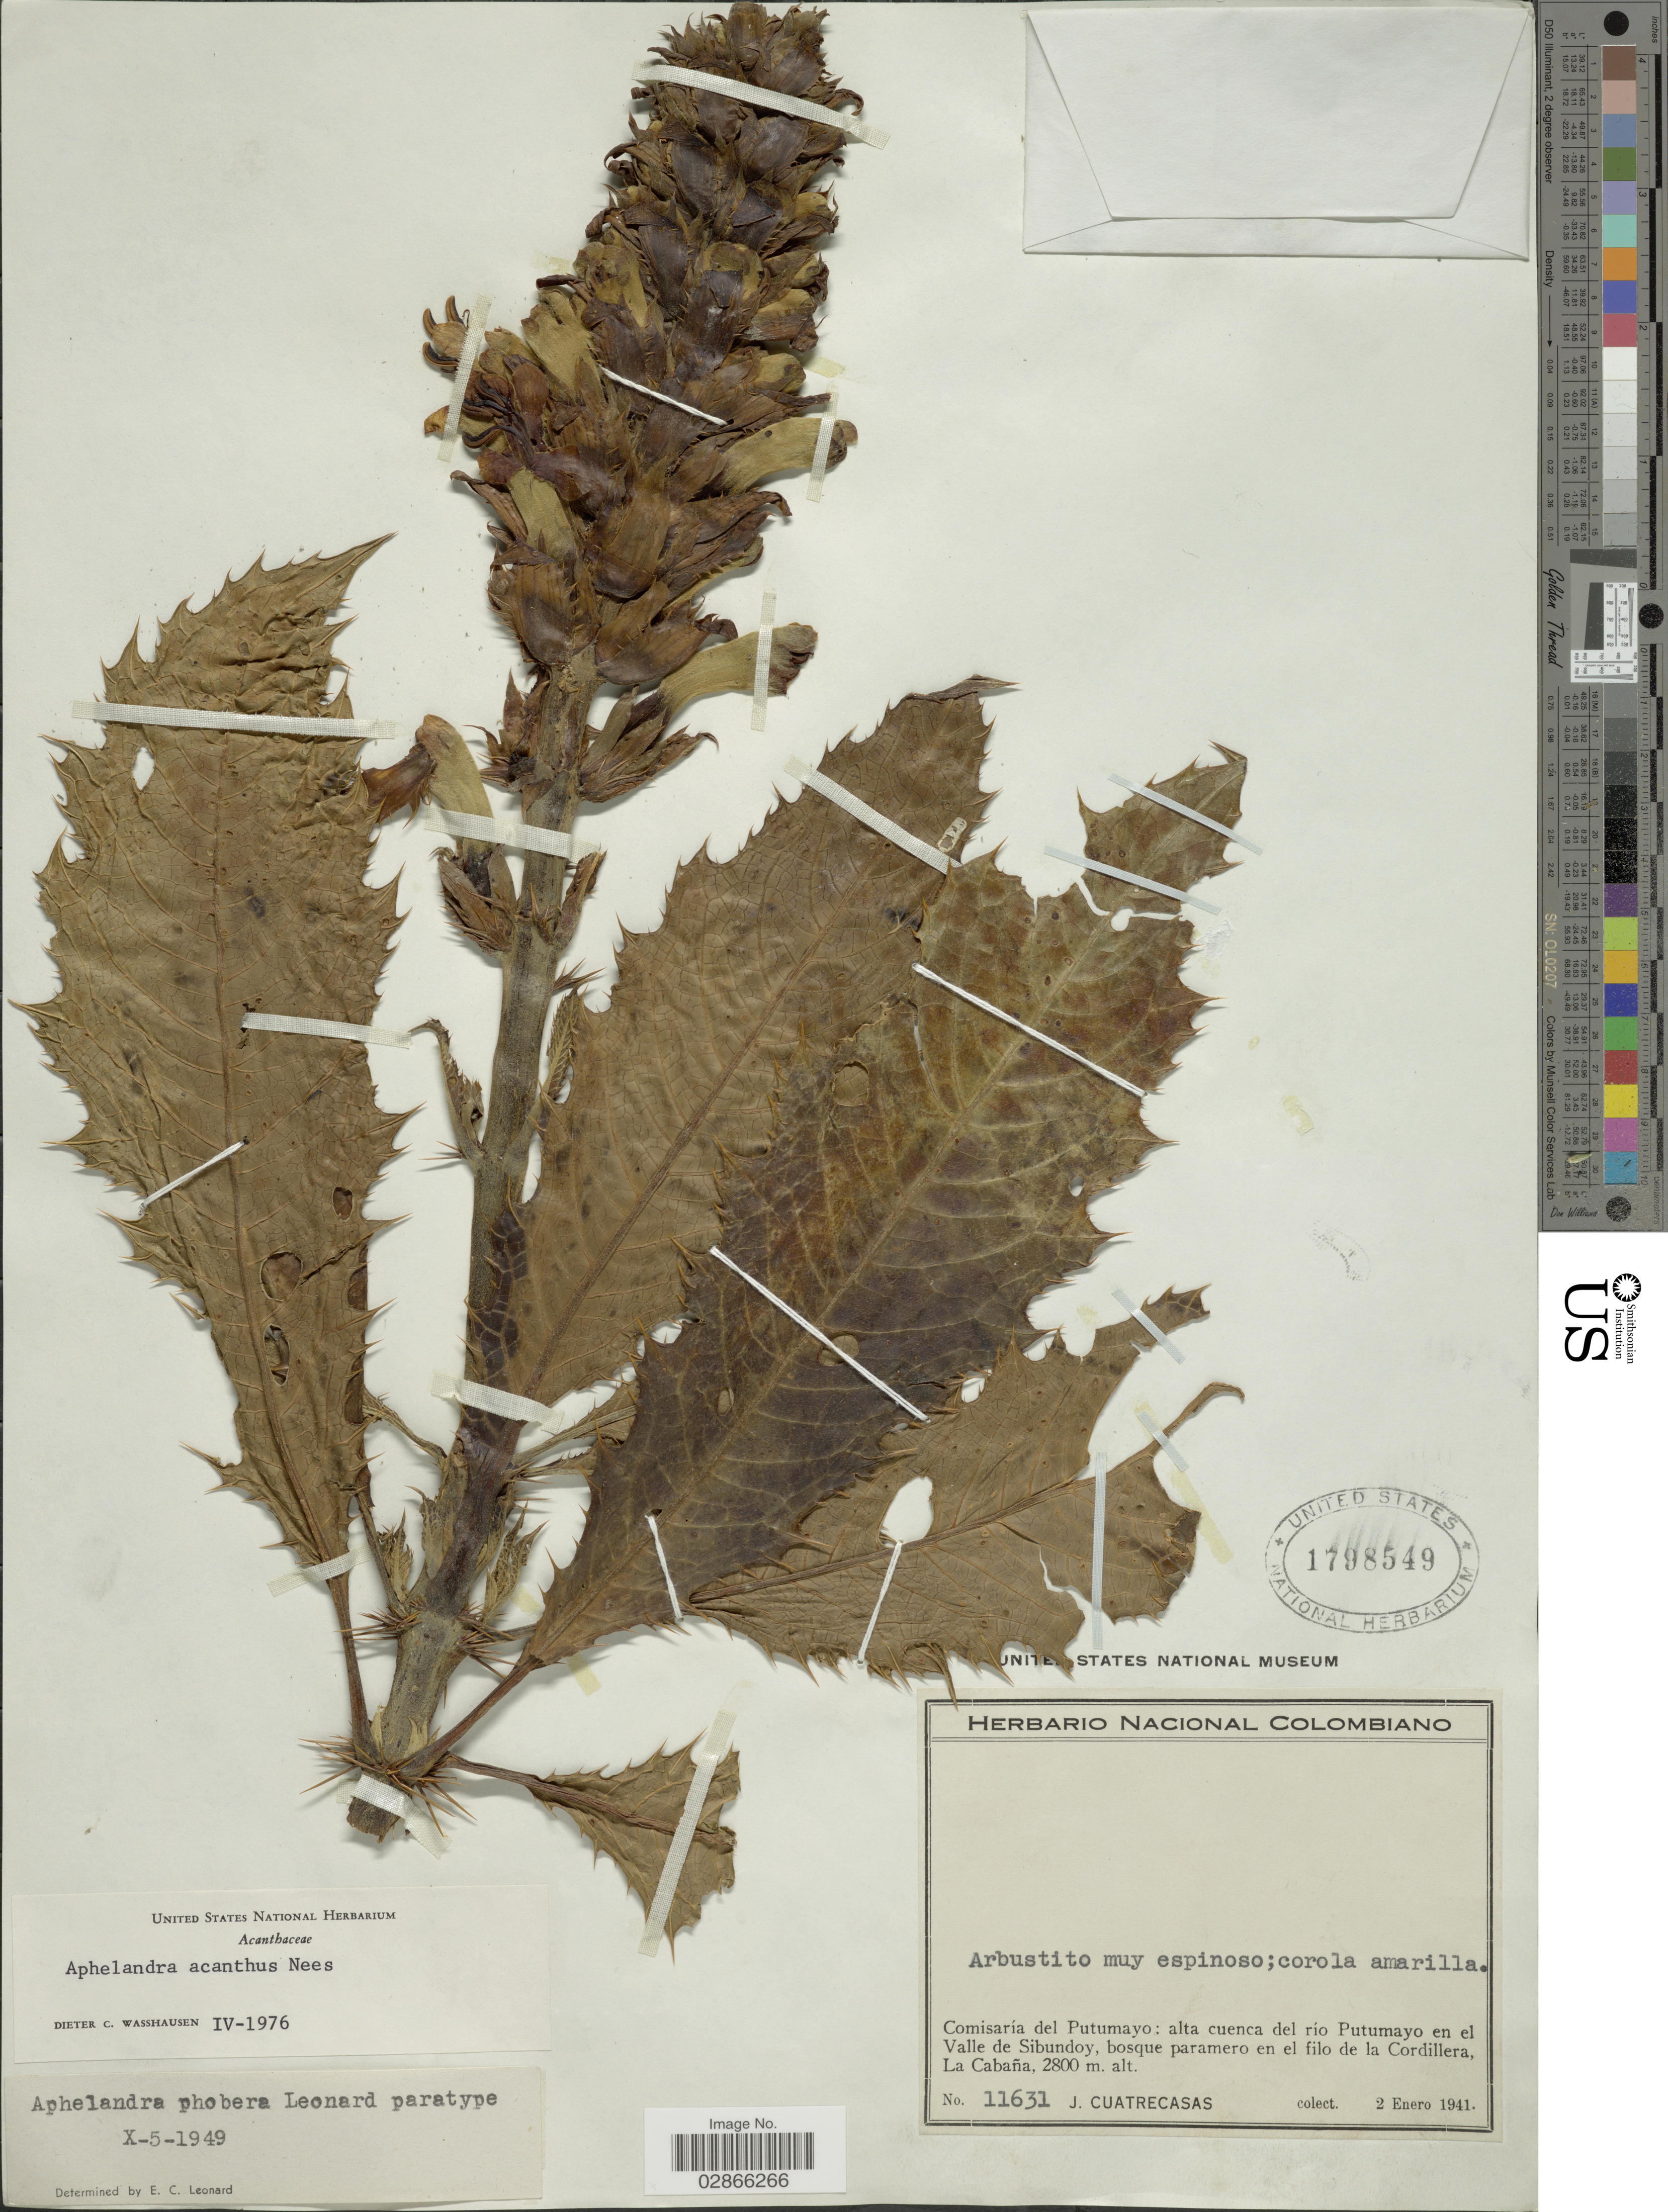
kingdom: Plantae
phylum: Tracheophyta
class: Magnoliopsida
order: Lamiales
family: Acanthaceae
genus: Aphelandra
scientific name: Aphelandra acanthus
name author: Nees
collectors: J. Cuatrecasas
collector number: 11631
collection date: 1941-01-02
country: Colombia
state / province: Putumayo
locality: Comisaría del Putumayo; alta cuenca del río Putumayo en el Valle de Sibundoy, bosque paramero en el filo de la Cordillera, La Cabaña.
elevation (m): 2800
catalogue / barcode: US 1798549